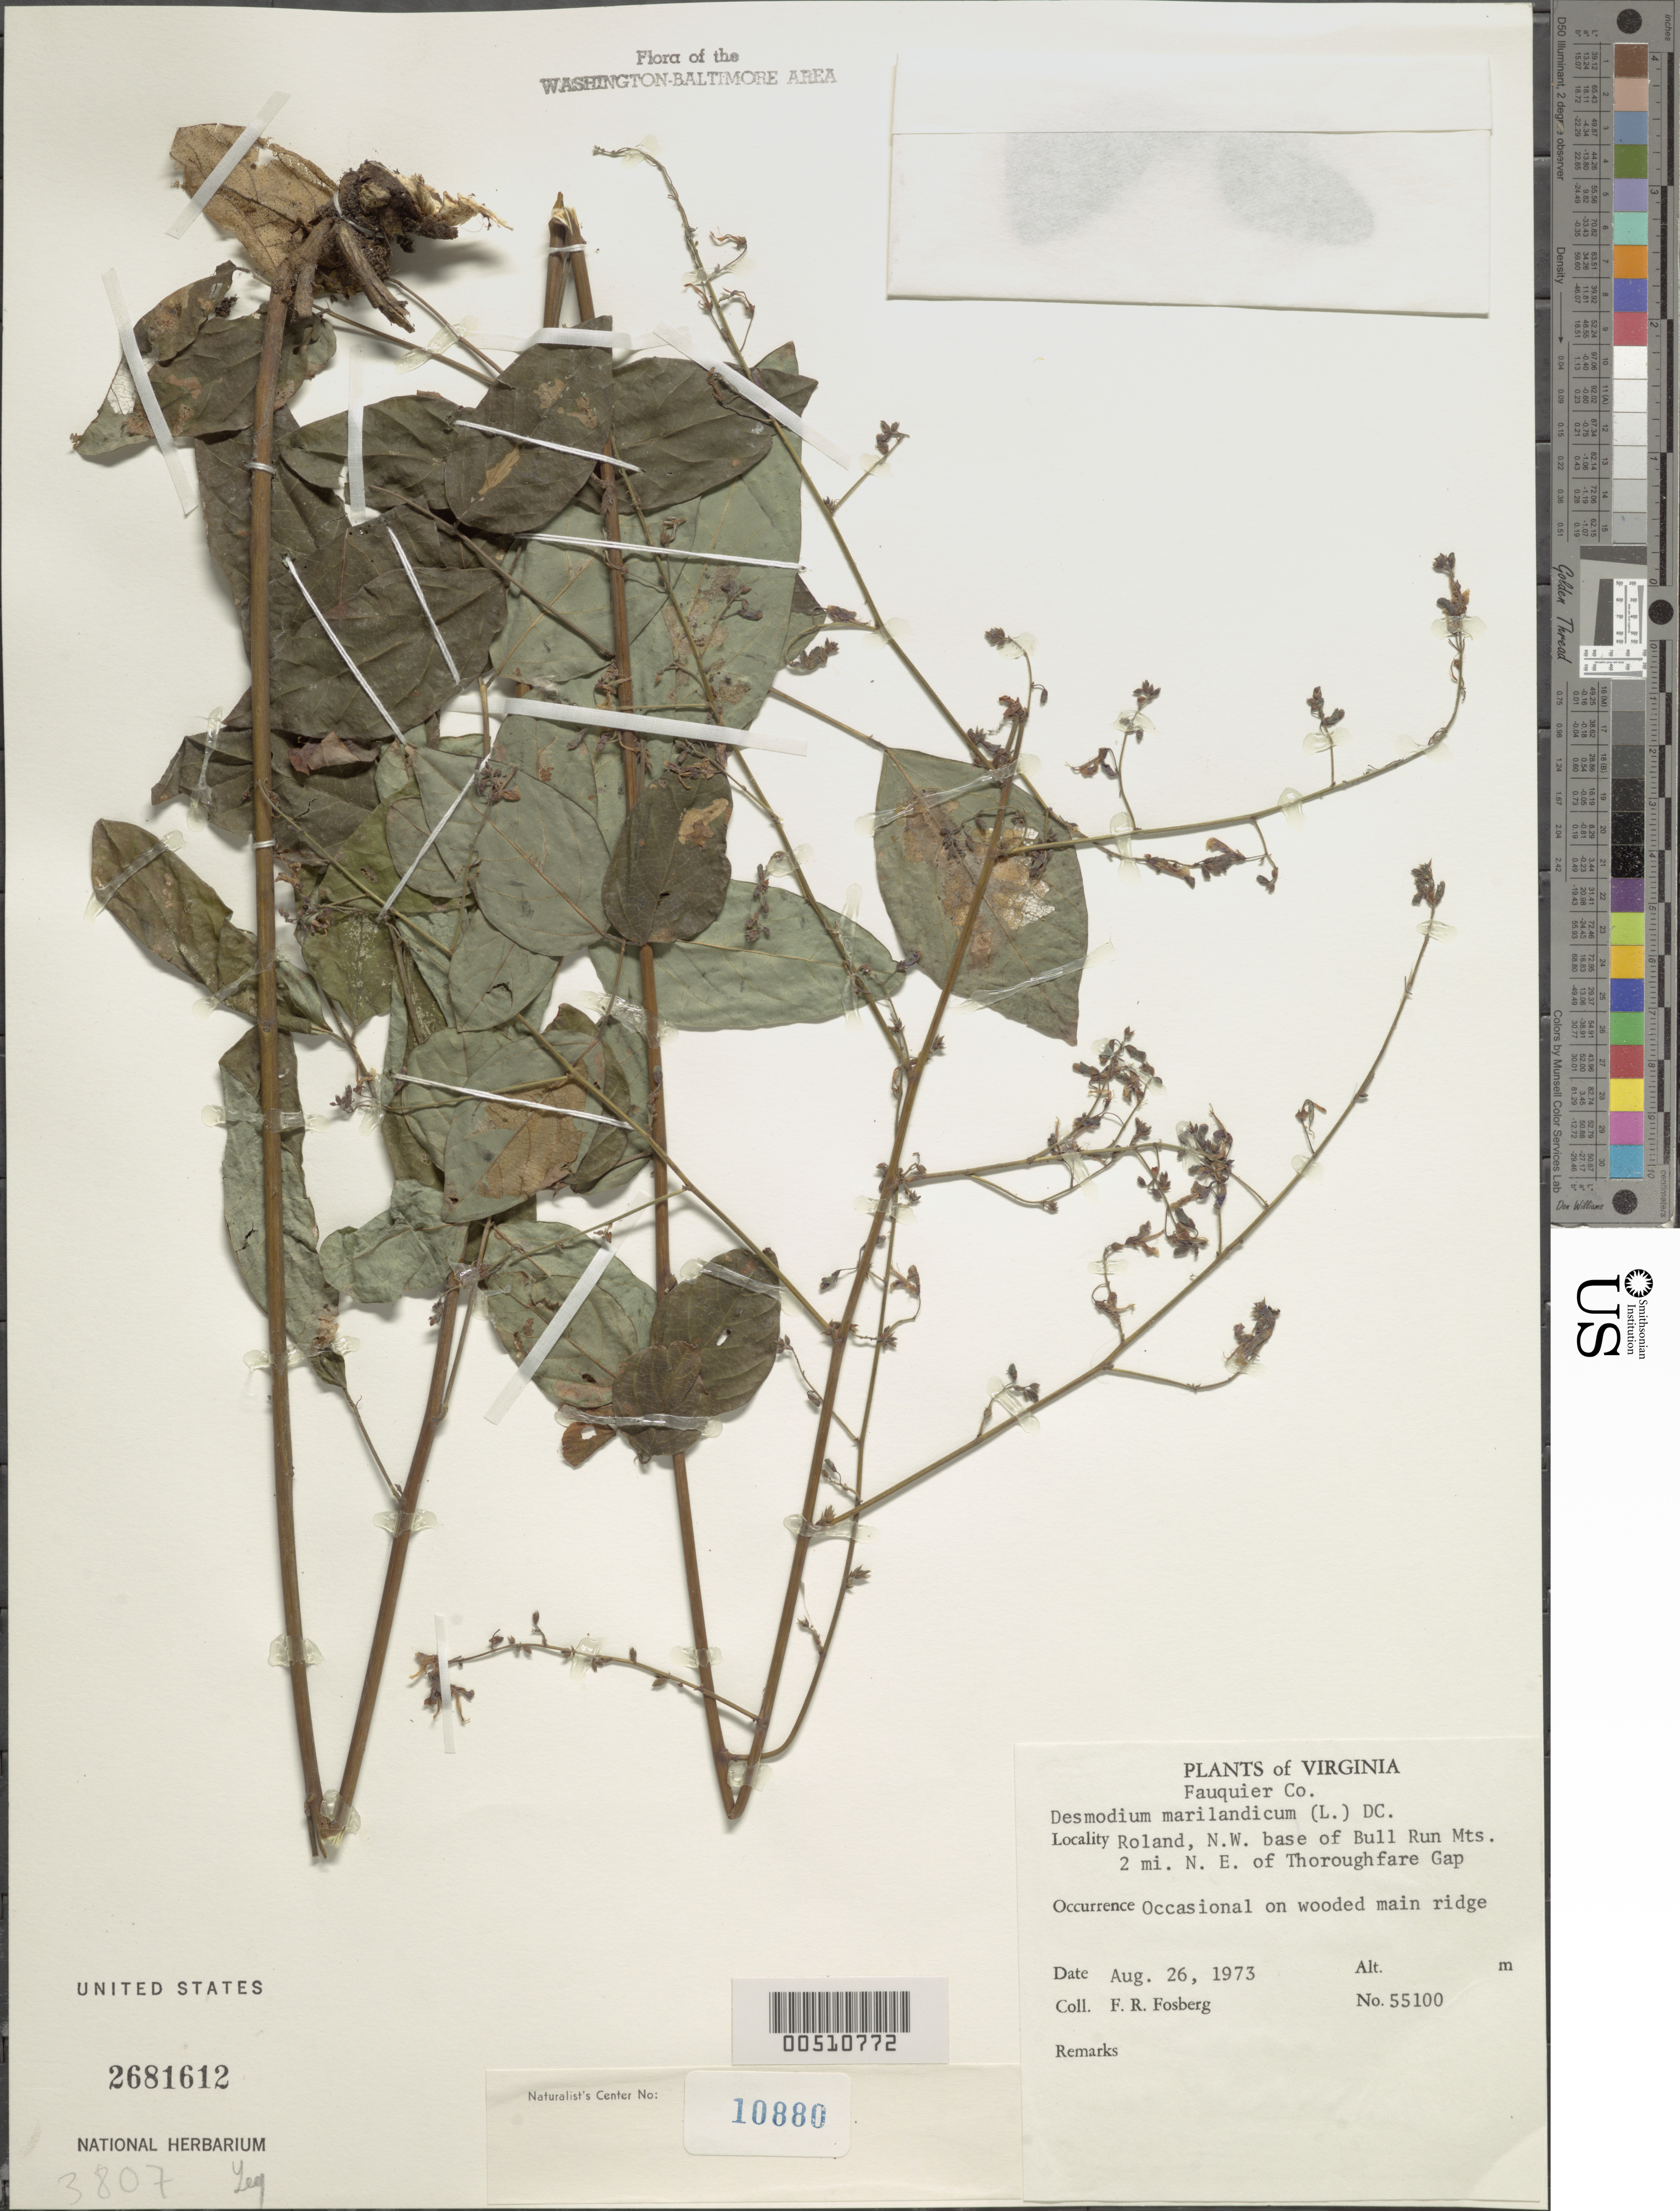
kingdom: Plantae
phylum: Tracheophyta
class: Magnoliopsida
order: Fabales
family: Fabaceae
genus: Desmodium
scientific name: Desmodium marilandicum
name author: Darl.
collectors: F. R. Fosberg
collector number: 55100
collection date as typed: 26 Aug 1973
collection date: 1973-08-26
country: United States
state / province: Virginia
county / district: Fauquier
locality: Roland, NW of Bull Run Mts., NE base of Thorough Fare Gap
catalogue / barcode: US 2681612